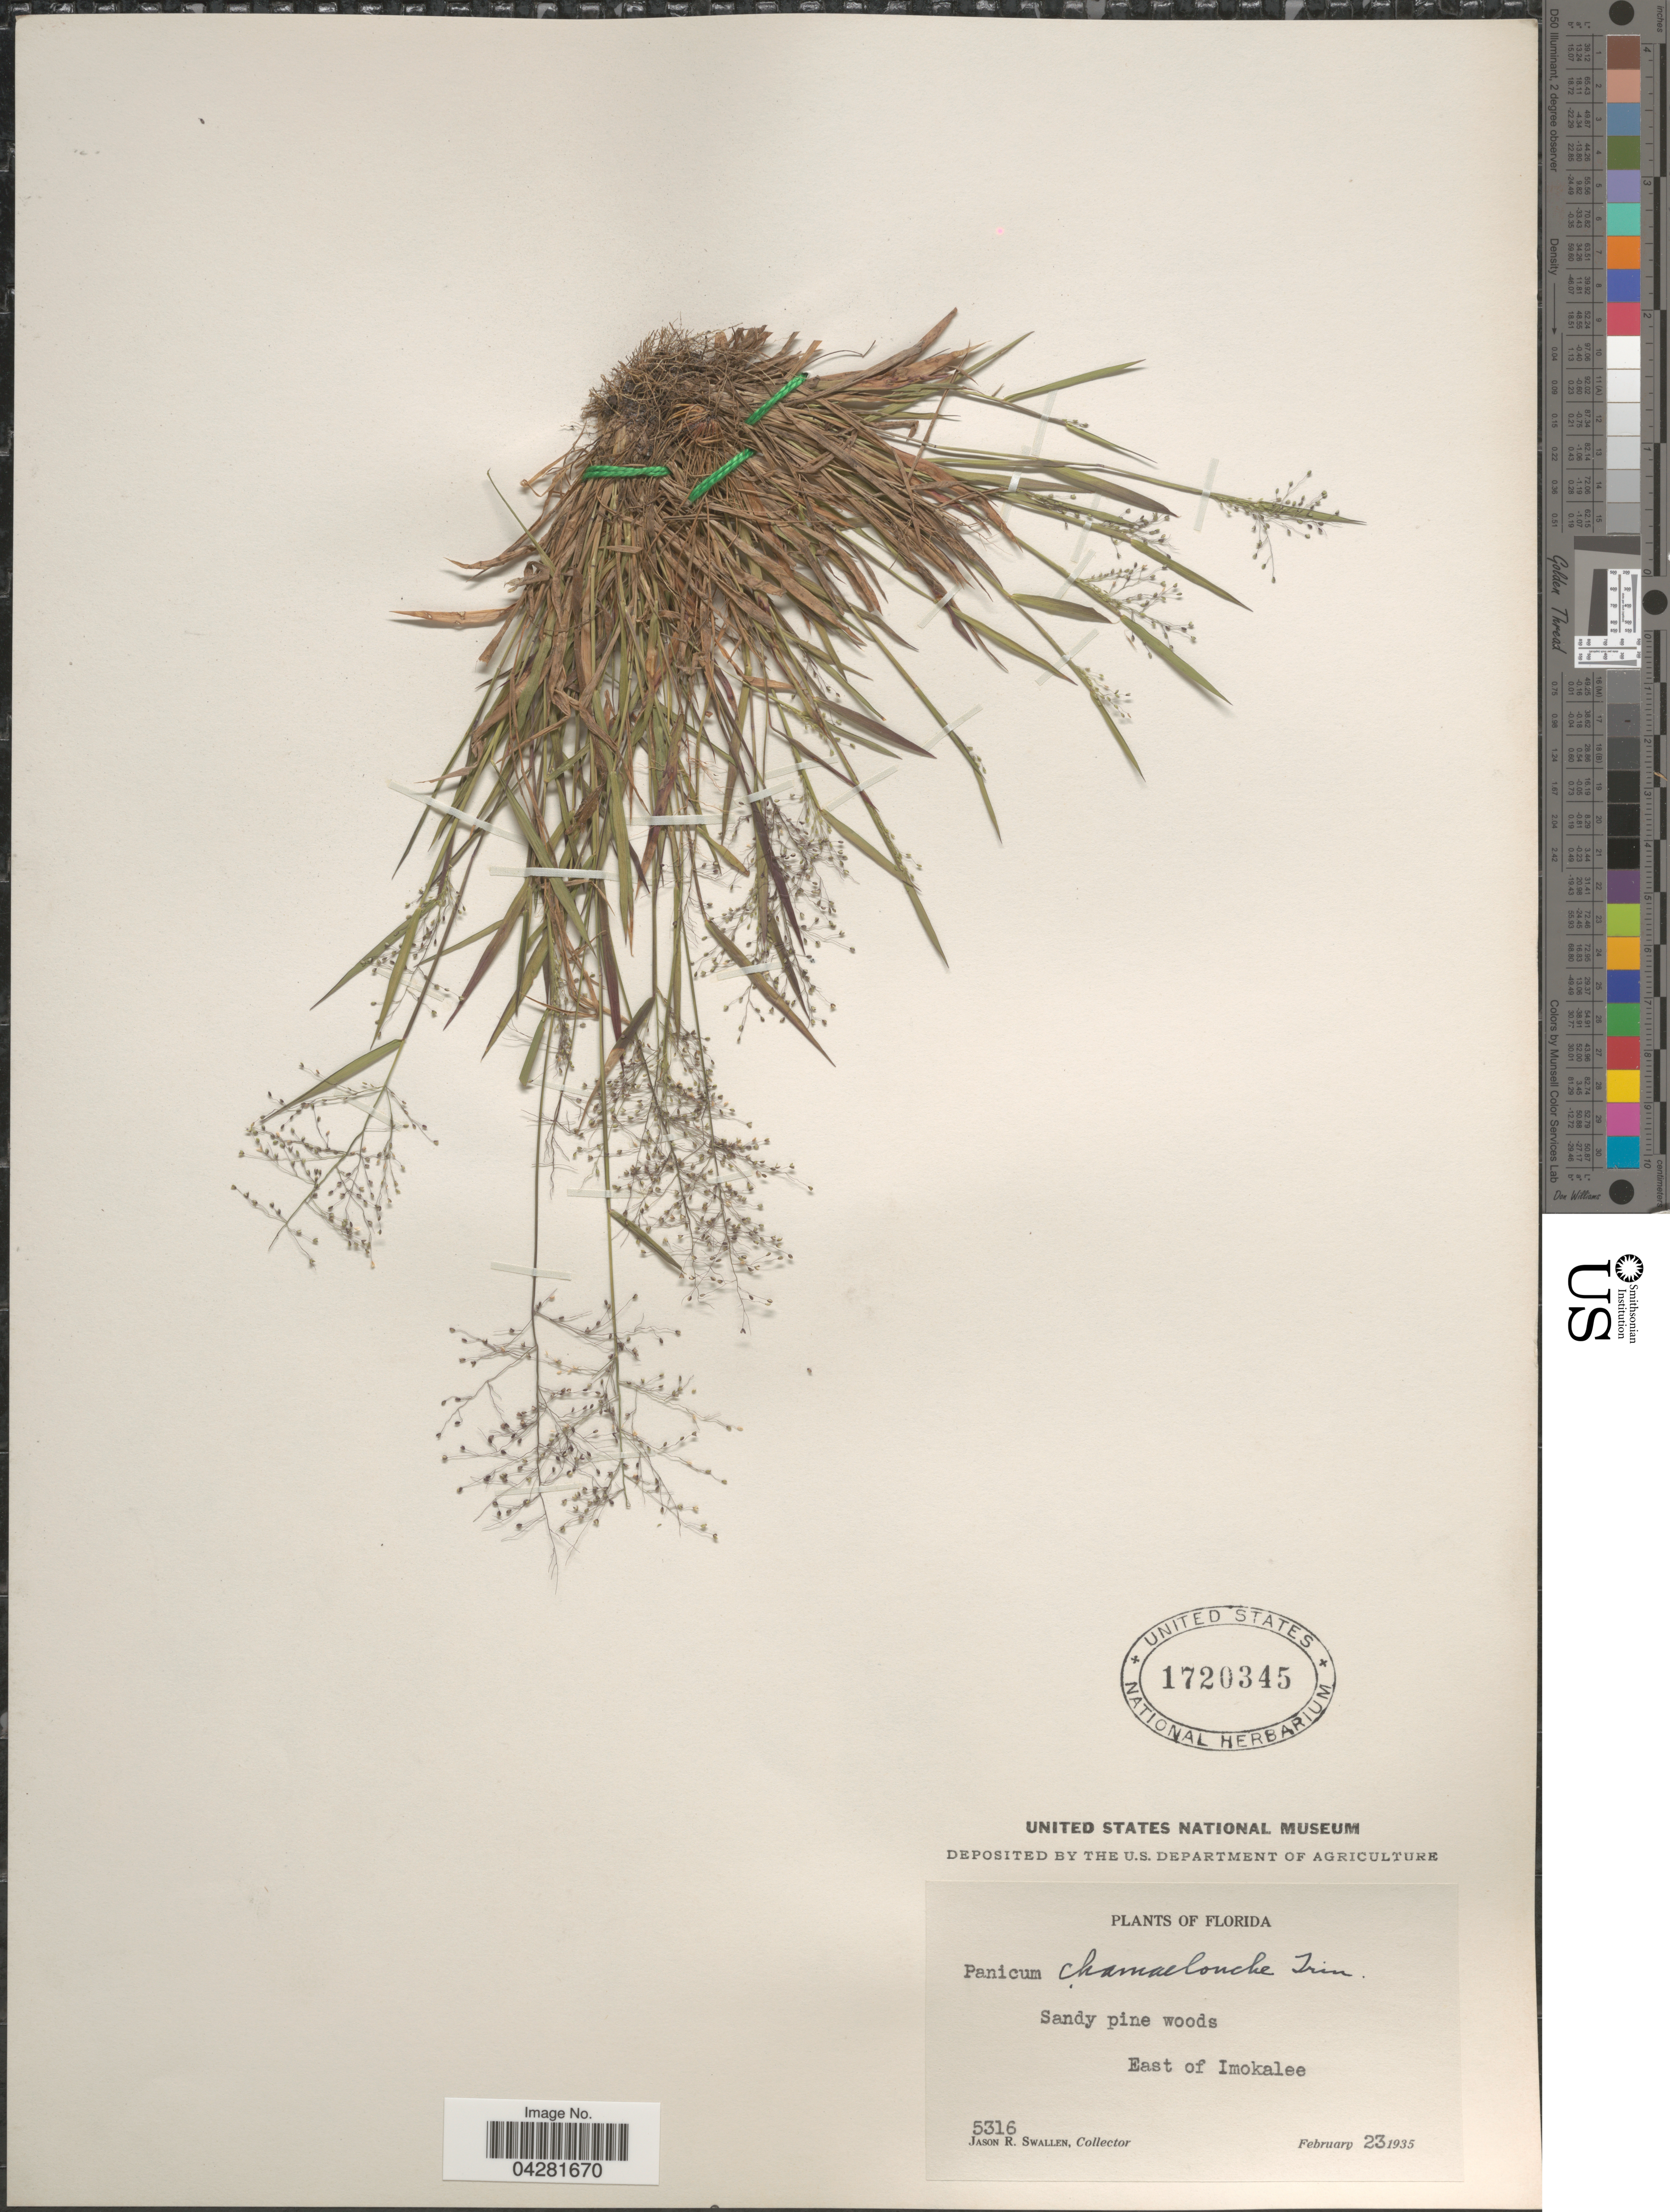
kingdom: Plantae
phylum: Tracheophyta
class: Liliopsida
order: Poales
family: Poaceae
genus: Dichanthelium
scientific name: Dichanthelium ensifolium var. ensifolium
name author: (Baldwin ex Elliot) Gould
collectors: J. R. Swallen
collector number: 5316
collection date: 1935-02-23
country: United States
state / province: Florida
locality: Sandy pine woods. East of Imokalee.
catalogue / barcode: US 1720345